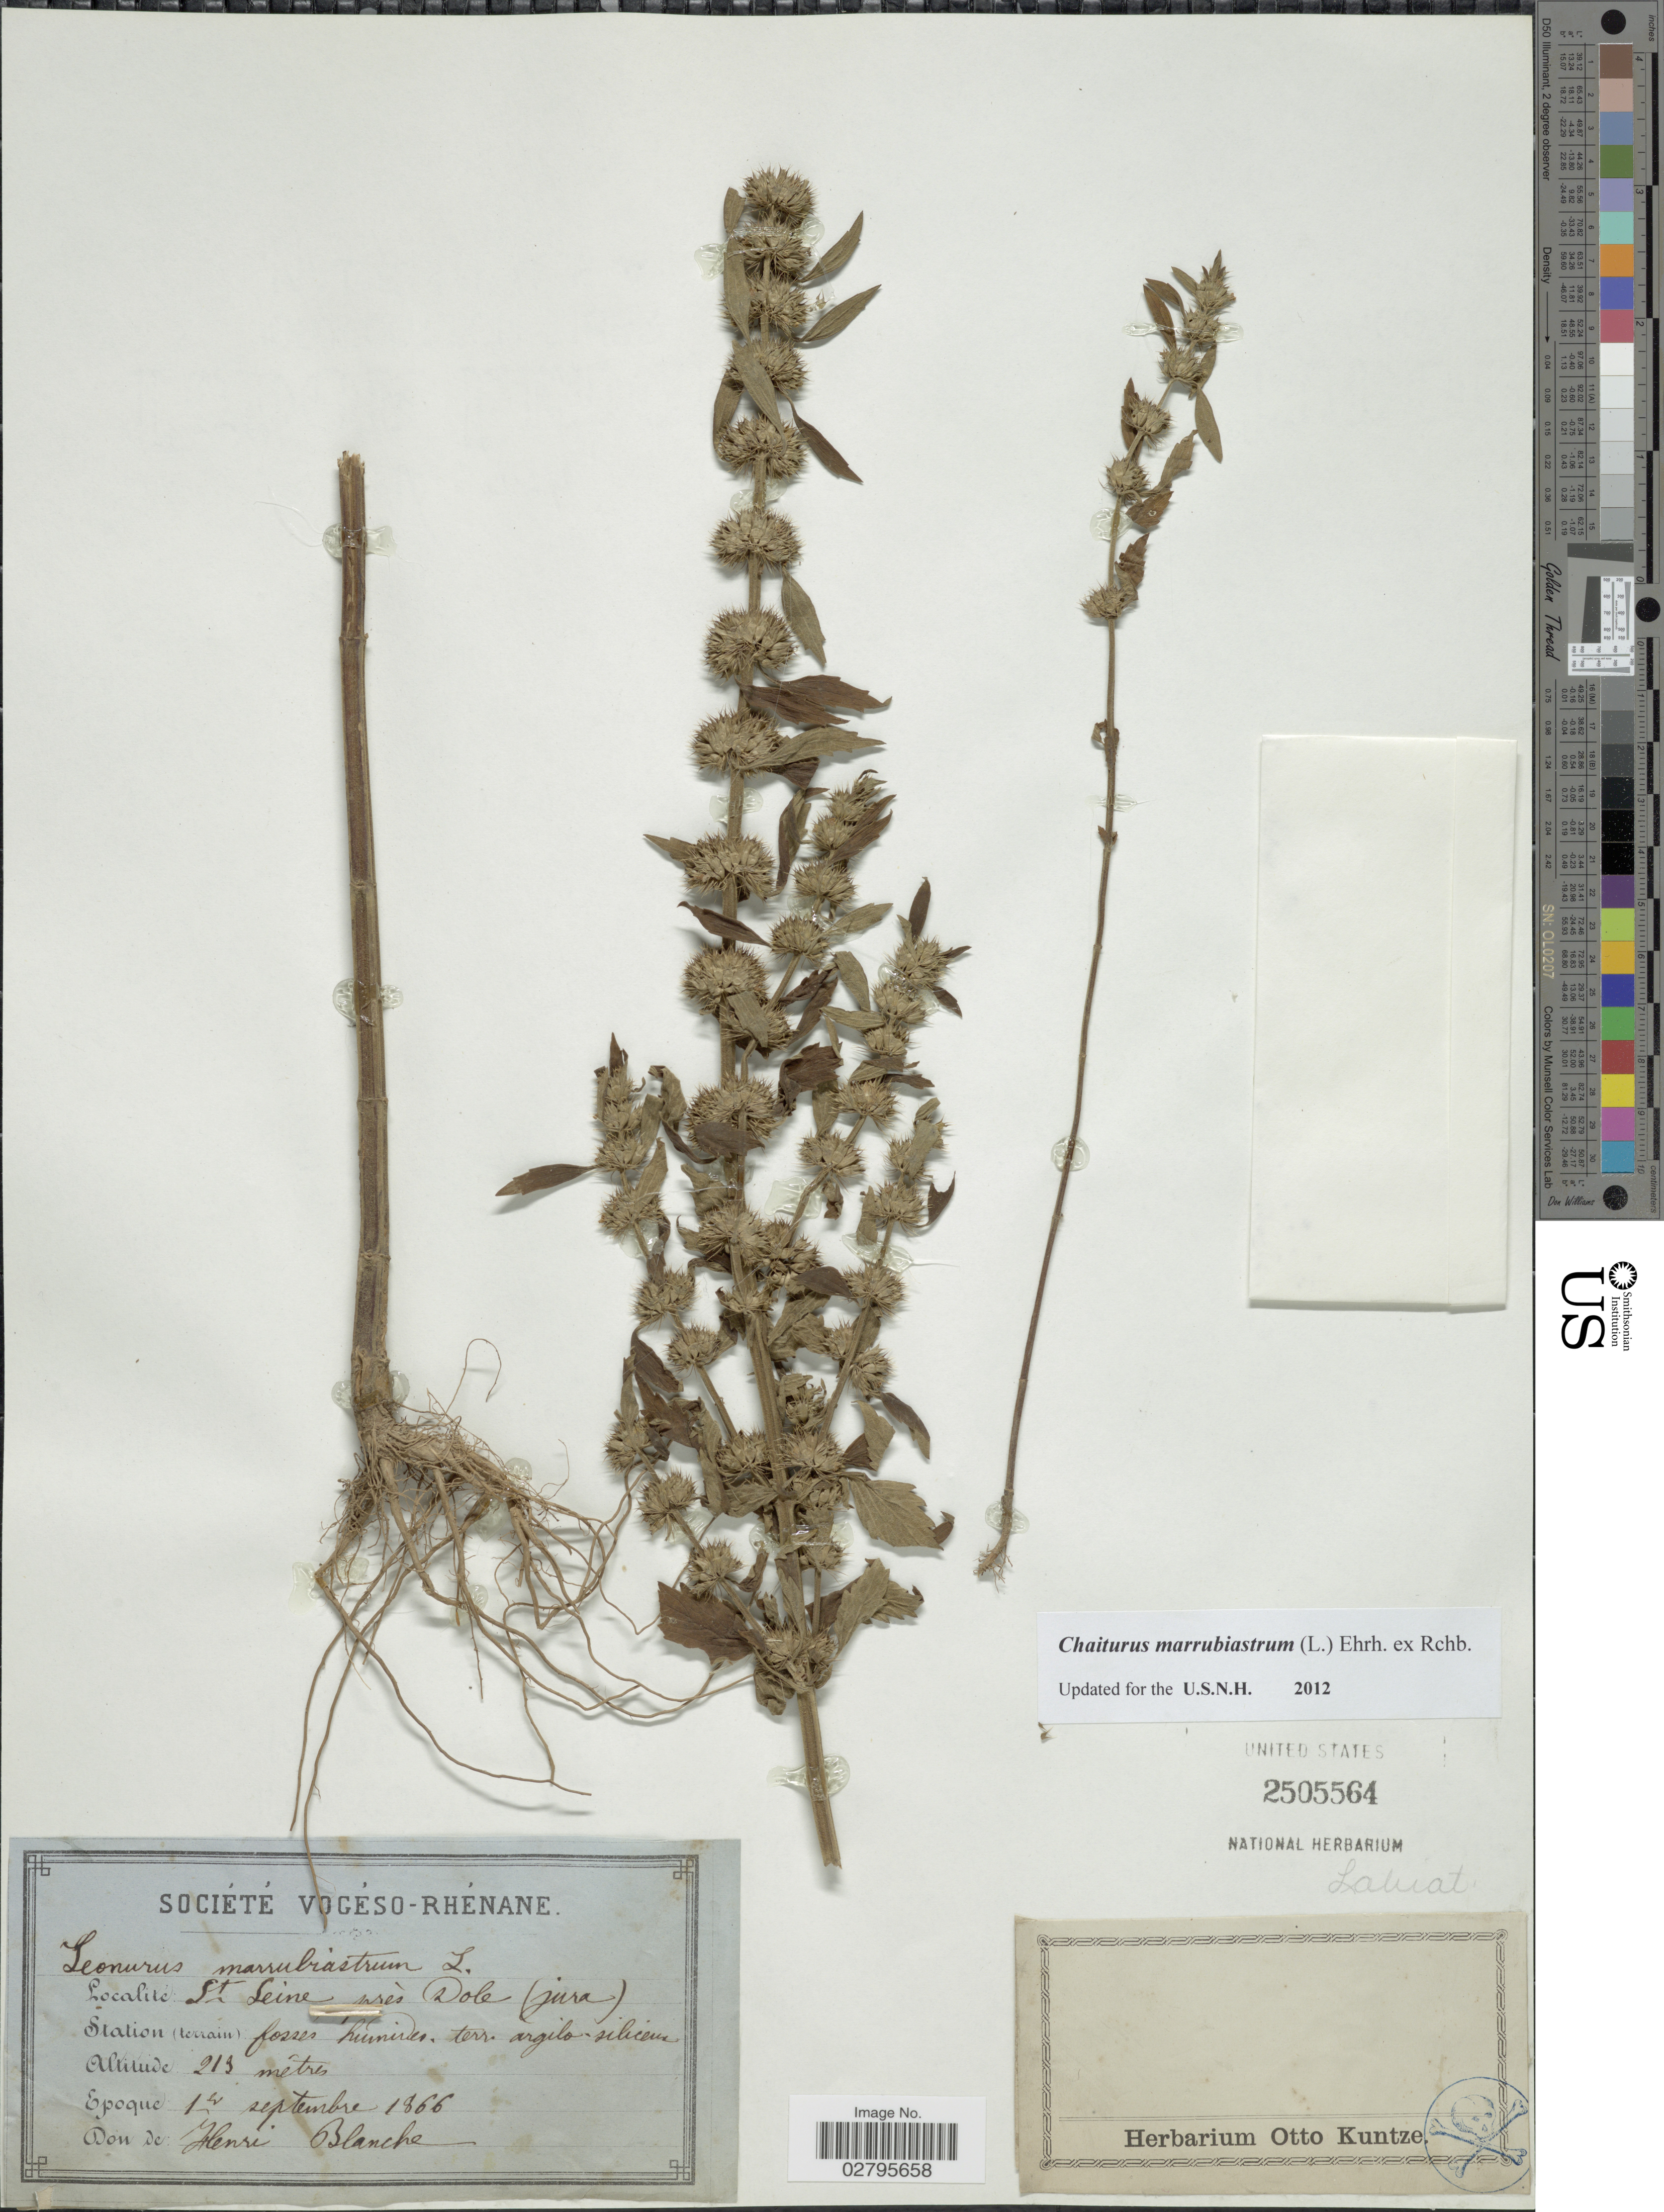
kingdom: Plantae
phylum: Tracheophyta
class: Magnoliopsida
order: Lamiales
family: Lamiaceae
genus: Chaiturus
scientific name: Chaiturus marrubiastrum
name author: (L.) Rchb.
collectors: H. Blanche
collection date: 1866-09-01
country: France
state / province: Grand Est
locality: Vogéso-Rhénane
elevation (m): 213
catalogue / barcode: US 2505564